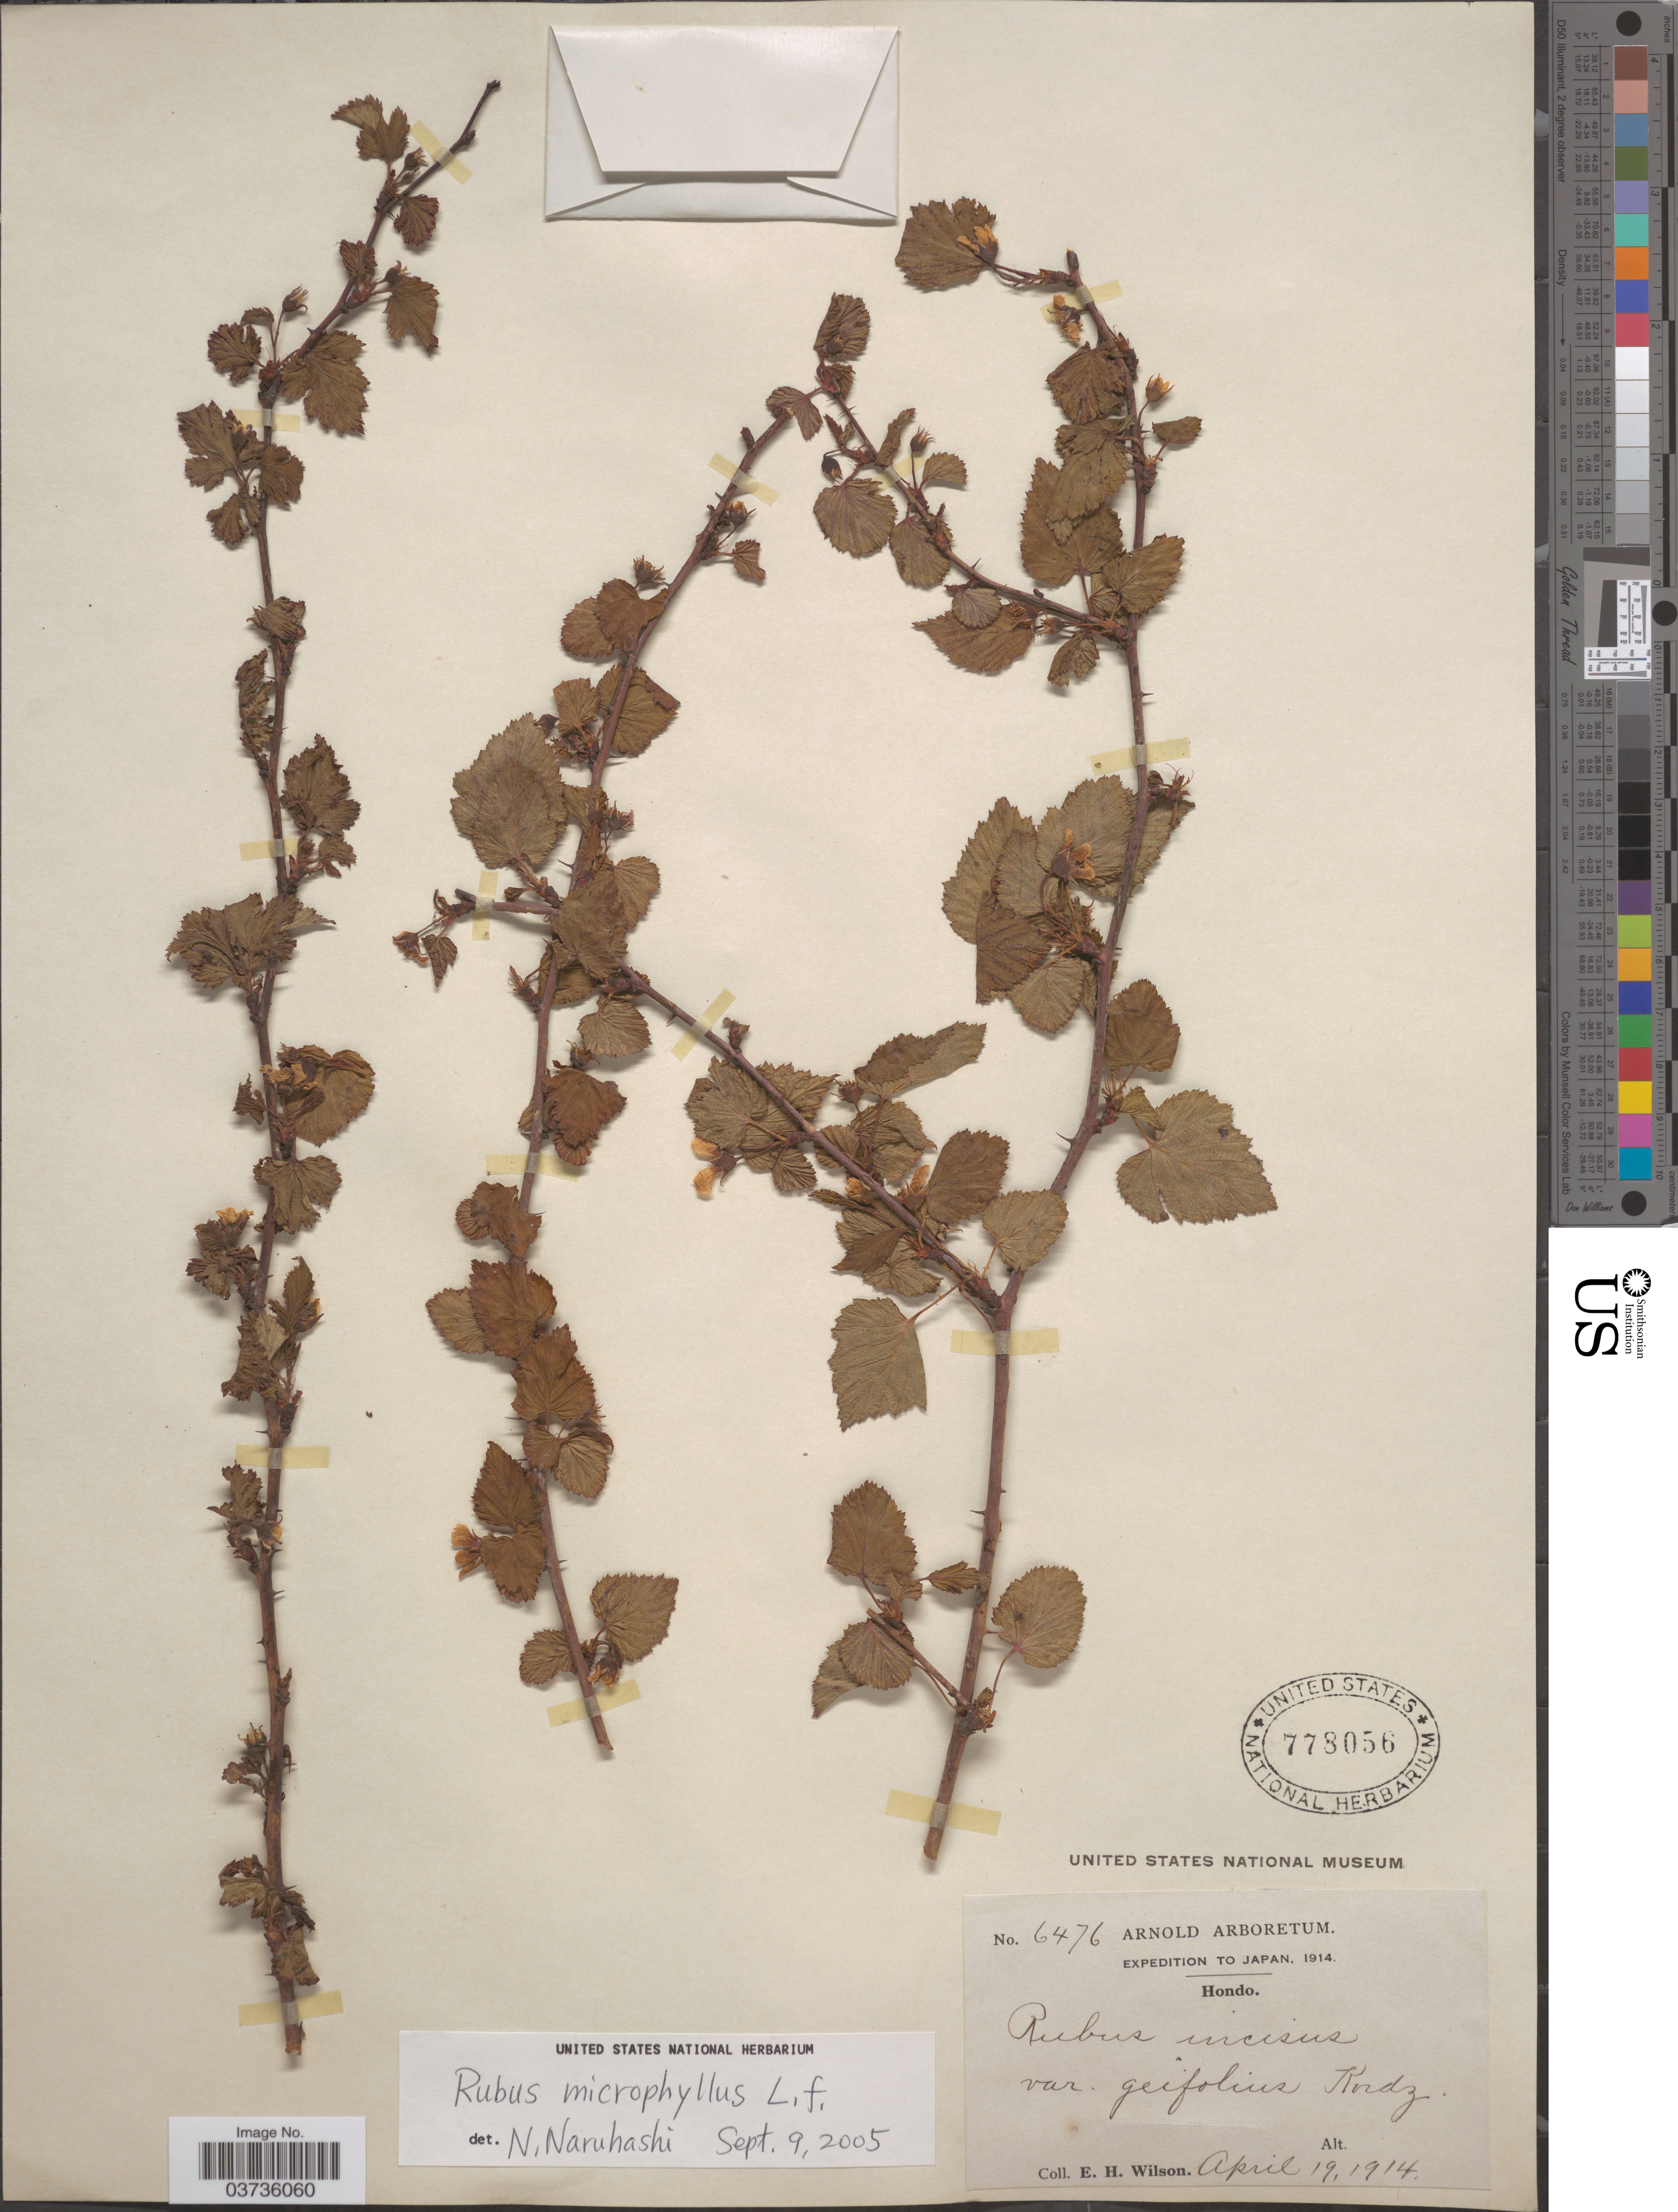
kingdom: Plantae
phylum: Tracheophyta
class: Magnoliopsida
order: Rosales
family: Rosaceae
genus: Rubus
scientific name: Rubus microphyllus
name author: L. f.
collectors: E. Wilson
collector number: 6476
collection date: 1914-04-19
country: Japan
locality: Hondo.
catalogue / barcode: US 778056